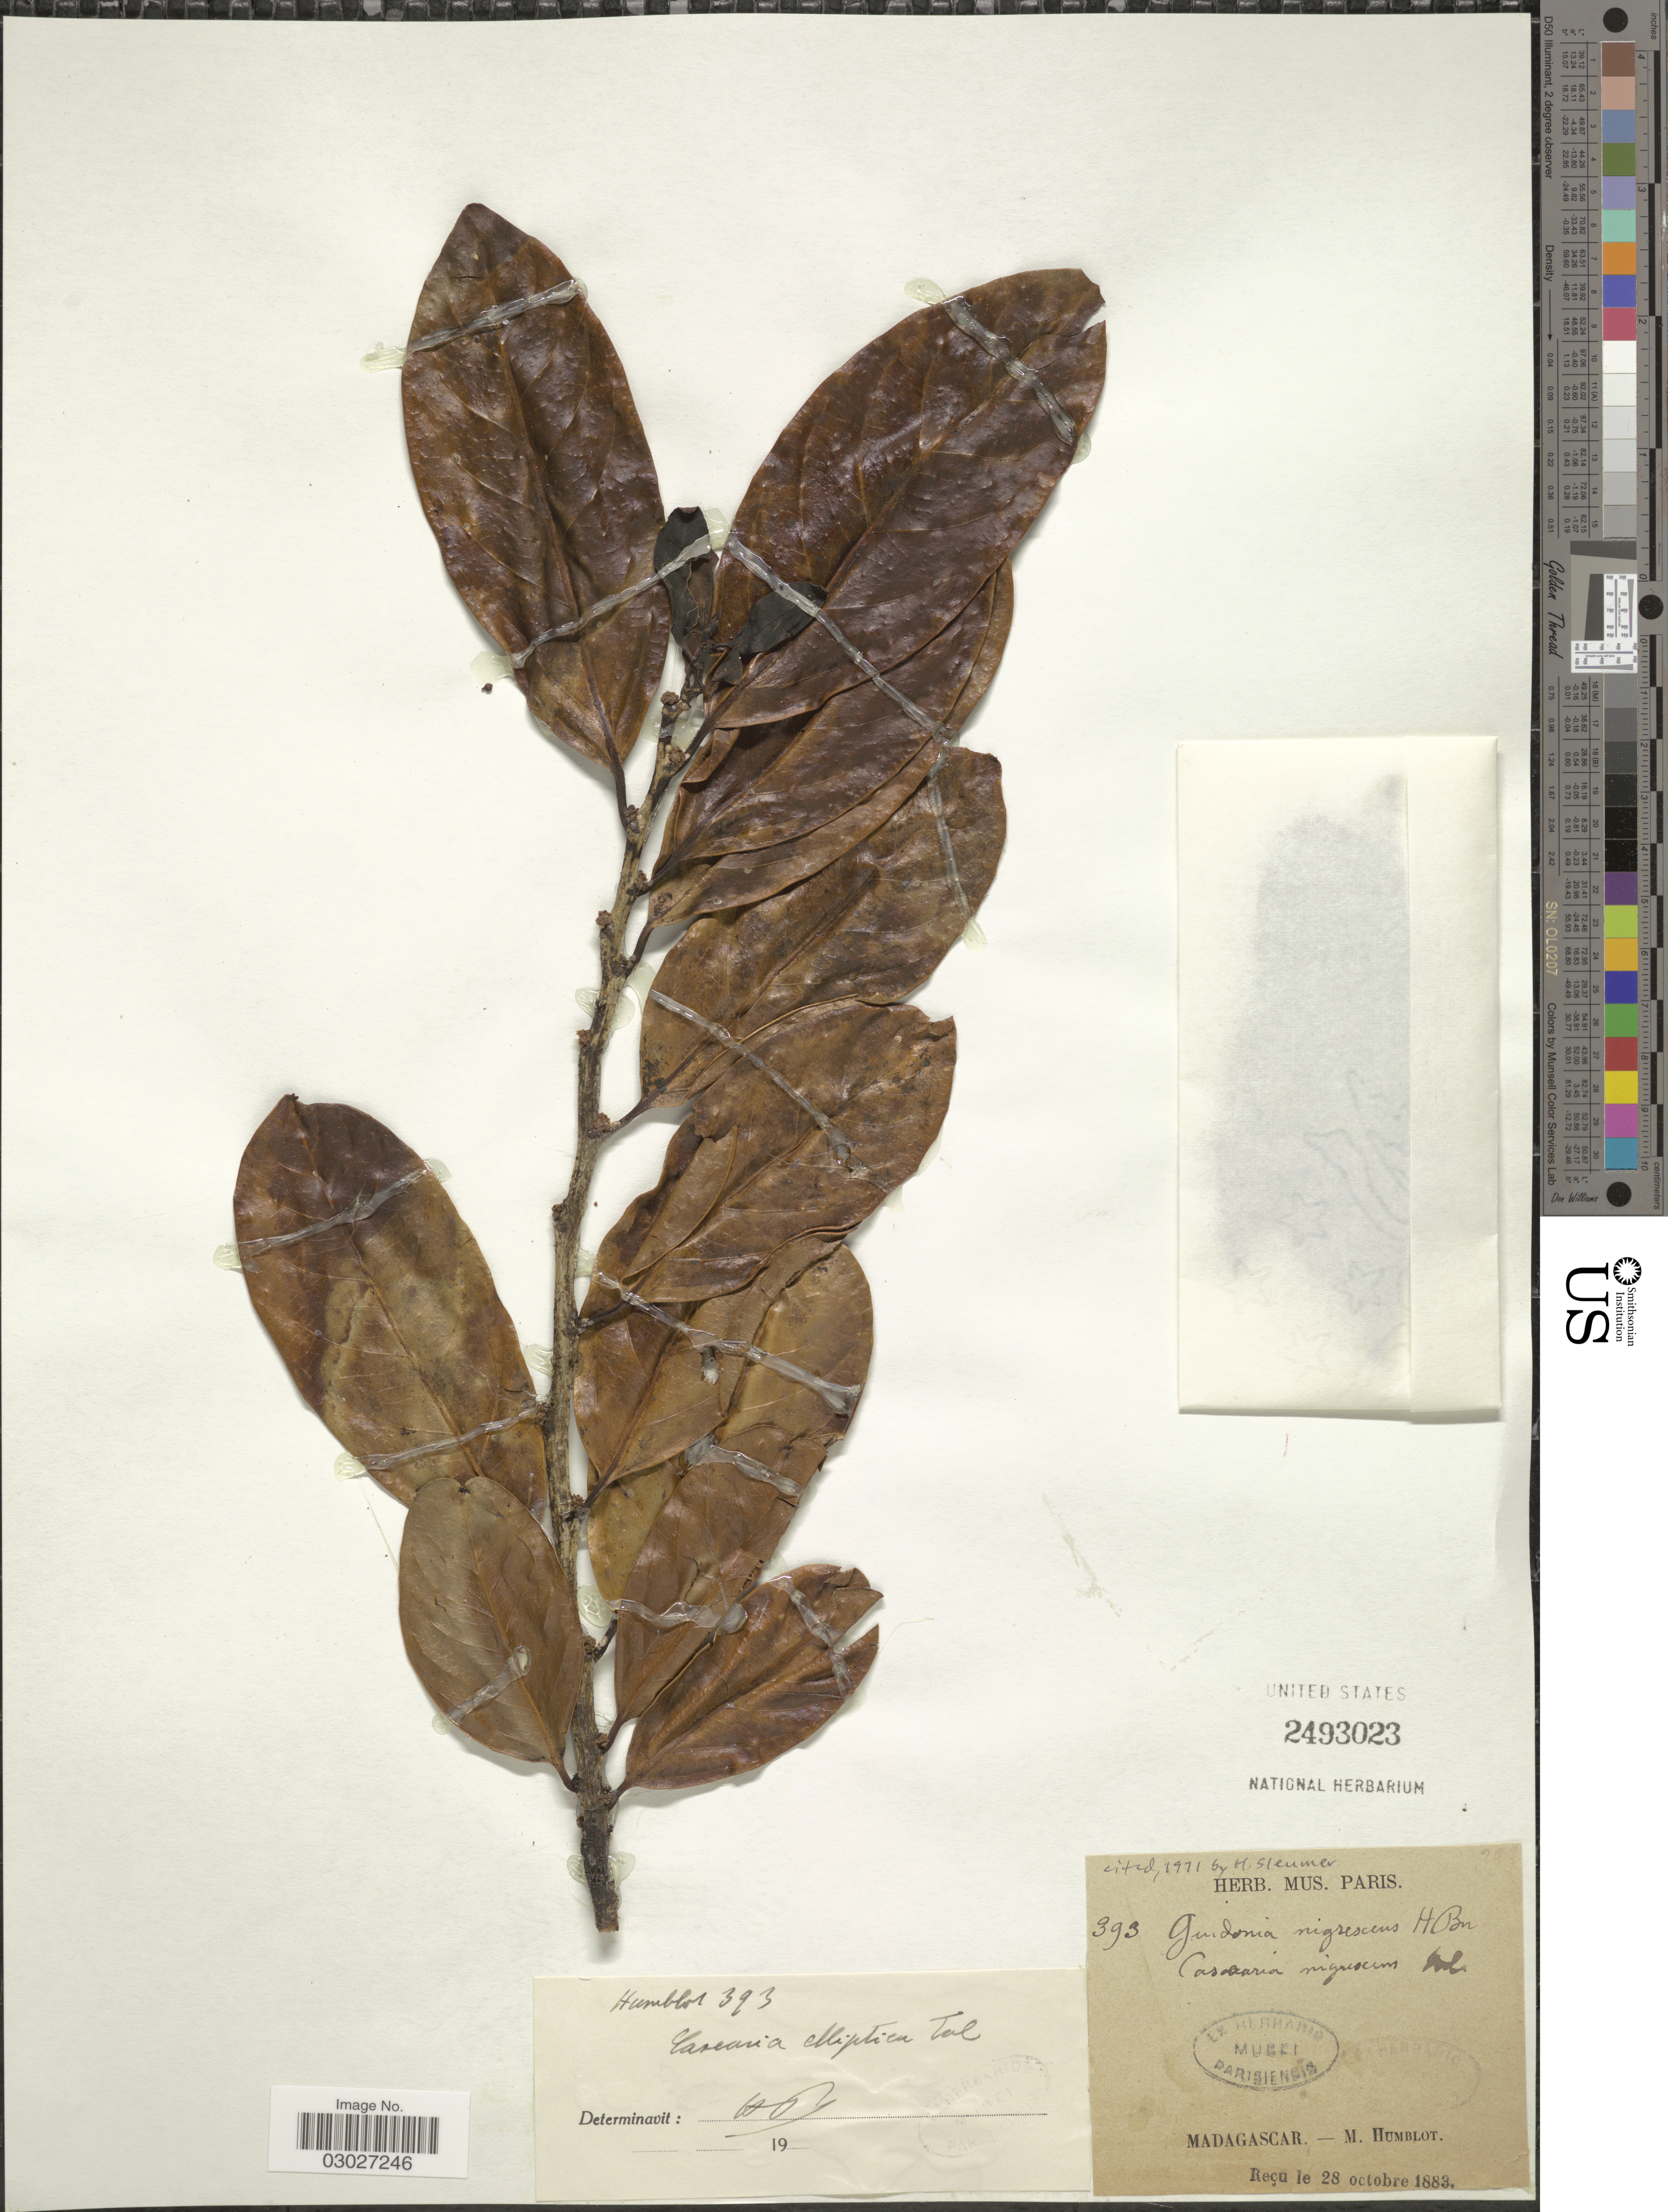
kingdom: Plantae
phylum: Tracheophyta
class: Magnoliopsida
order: Malpighiales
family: Salicaceae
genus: Casearia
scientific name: Casearia nigrescens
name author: Tul.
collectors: M. Humblot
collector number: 393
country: Madagascar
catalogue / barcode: US 2493023